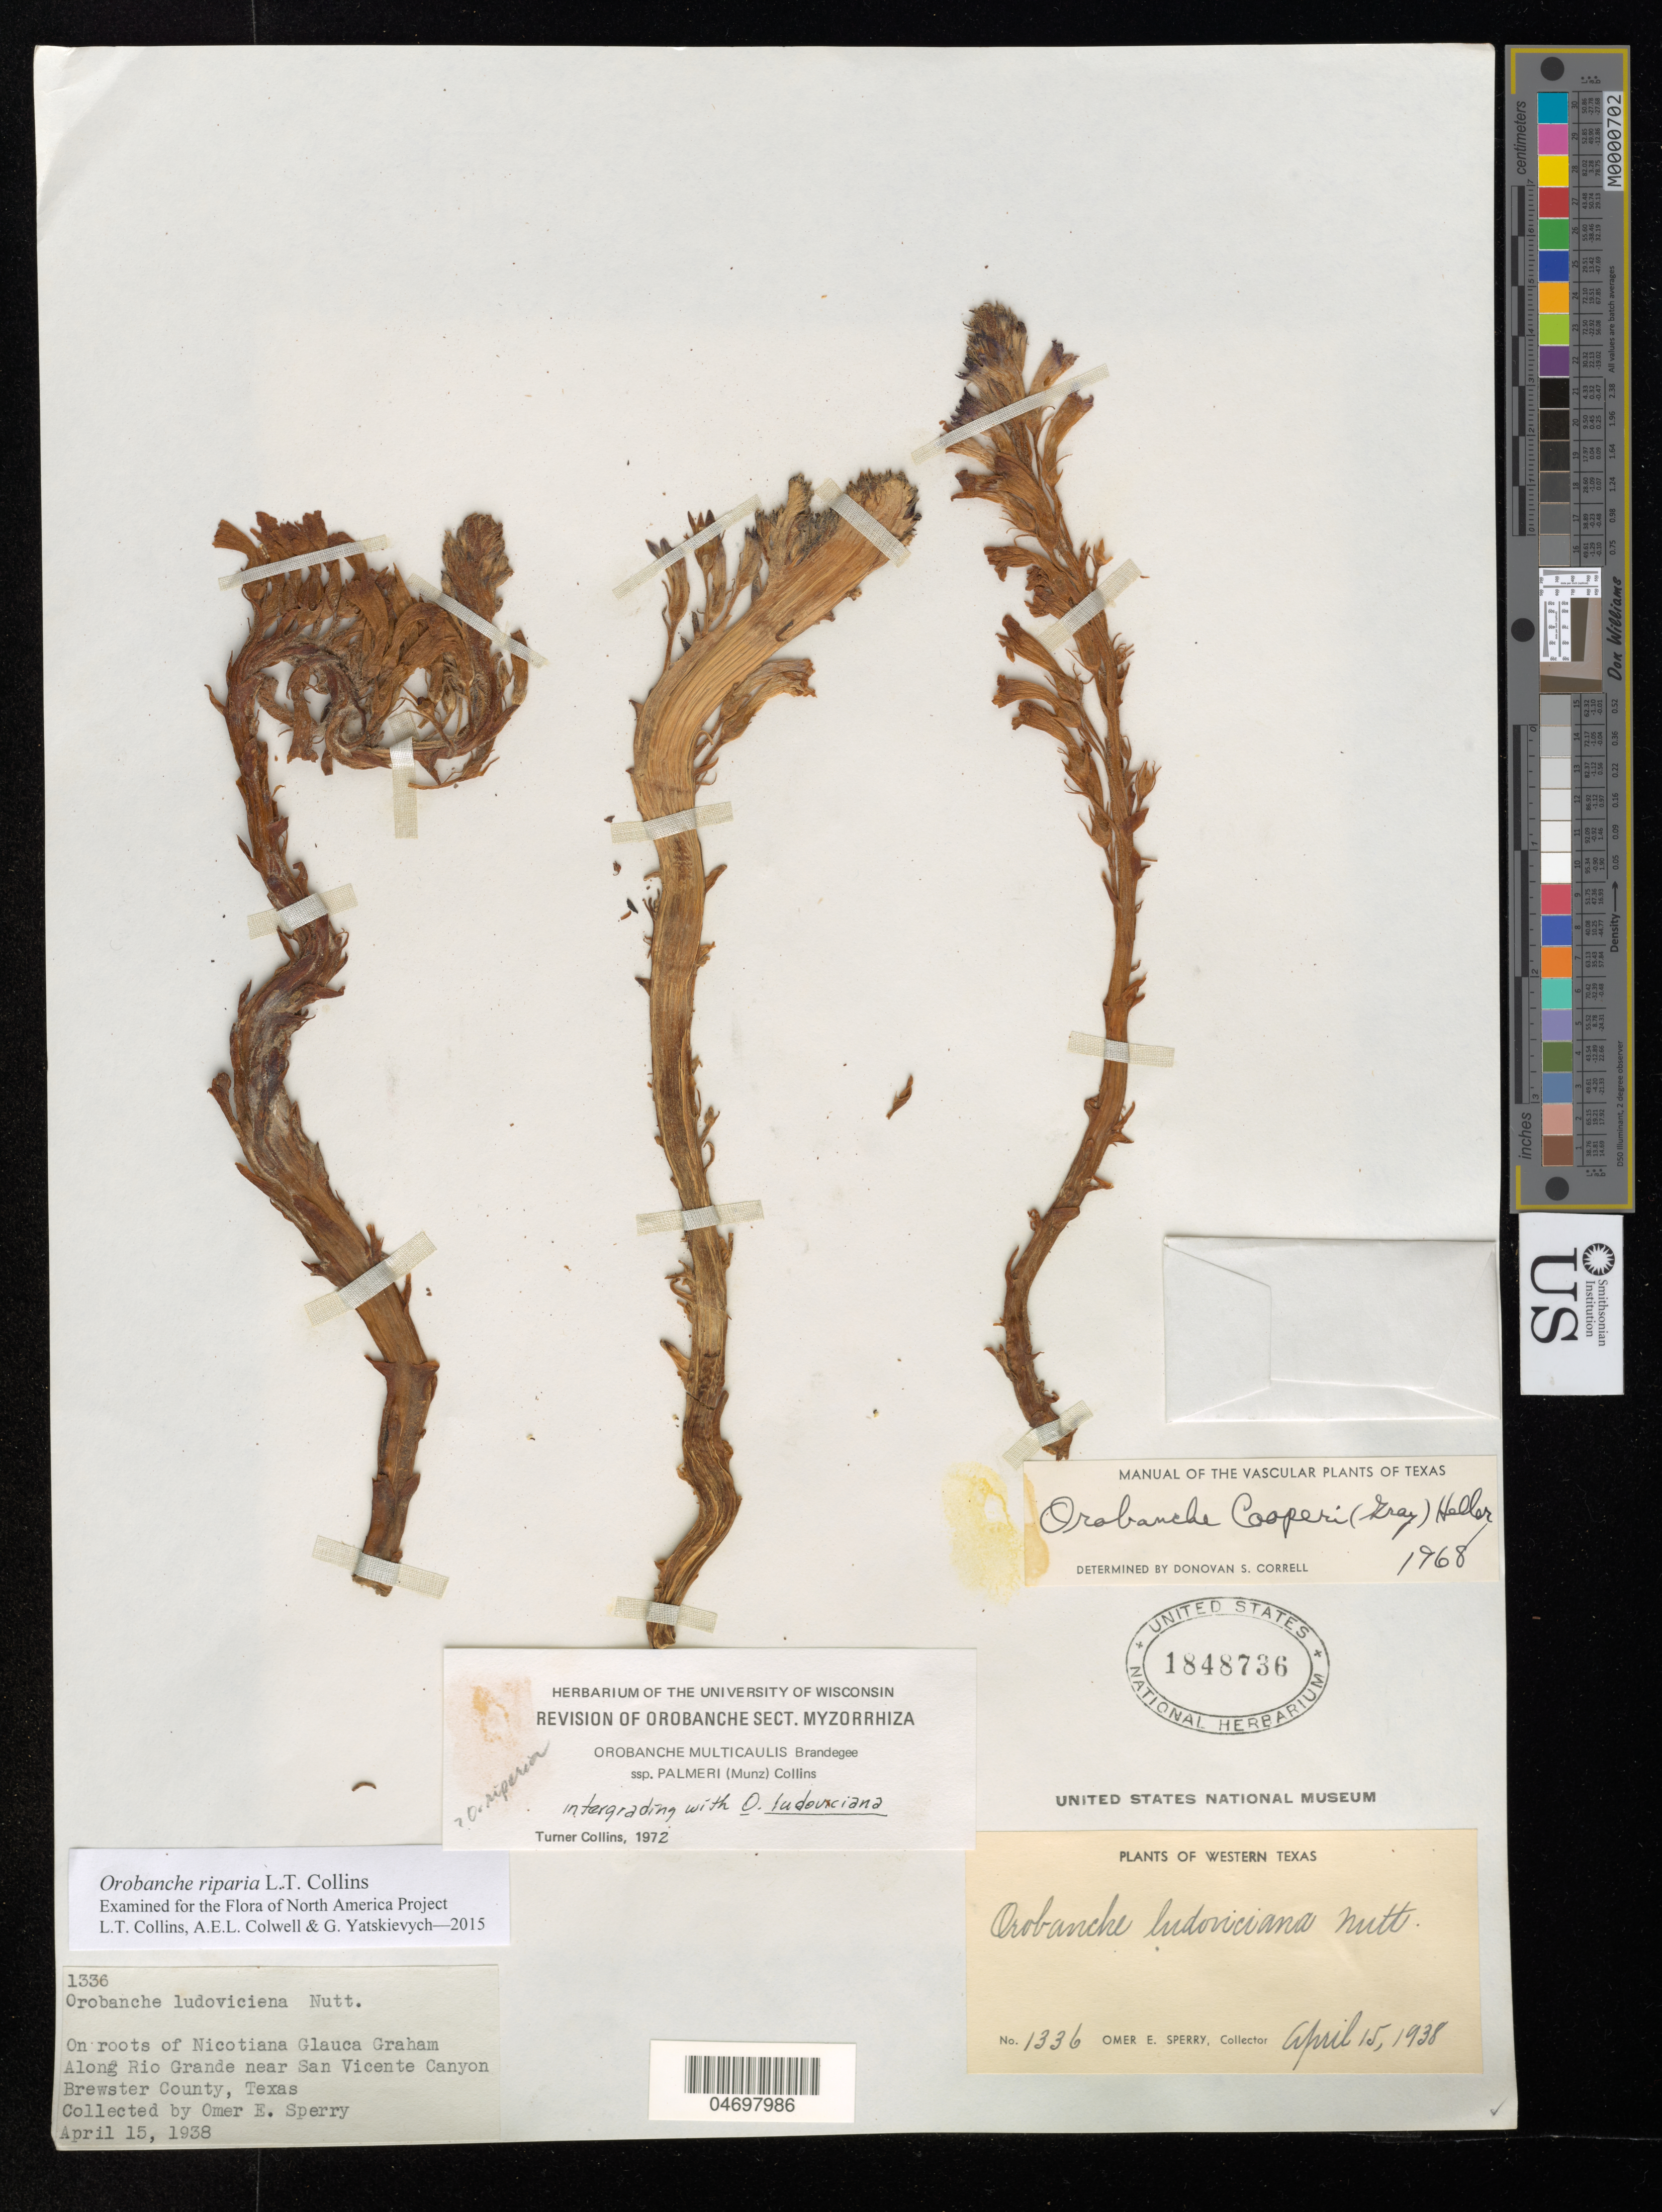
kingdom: Plantae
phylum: Tracheophyta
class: Magnoliopsida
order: Lamiales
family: Orobanchaceae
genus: Orobanche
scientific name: Orobanche riparia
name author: L.T. Collins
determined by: Collins, L. T.; Colwell, A. E.; Yatskievych, G. A.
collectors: O. E. Sperry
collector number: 1336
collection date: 1938-04-15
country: United States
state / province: Texas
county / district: Brewster Co.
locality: Along Rio Grande near San Vicente Canyon.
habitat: Along river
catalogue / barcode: US 1848736